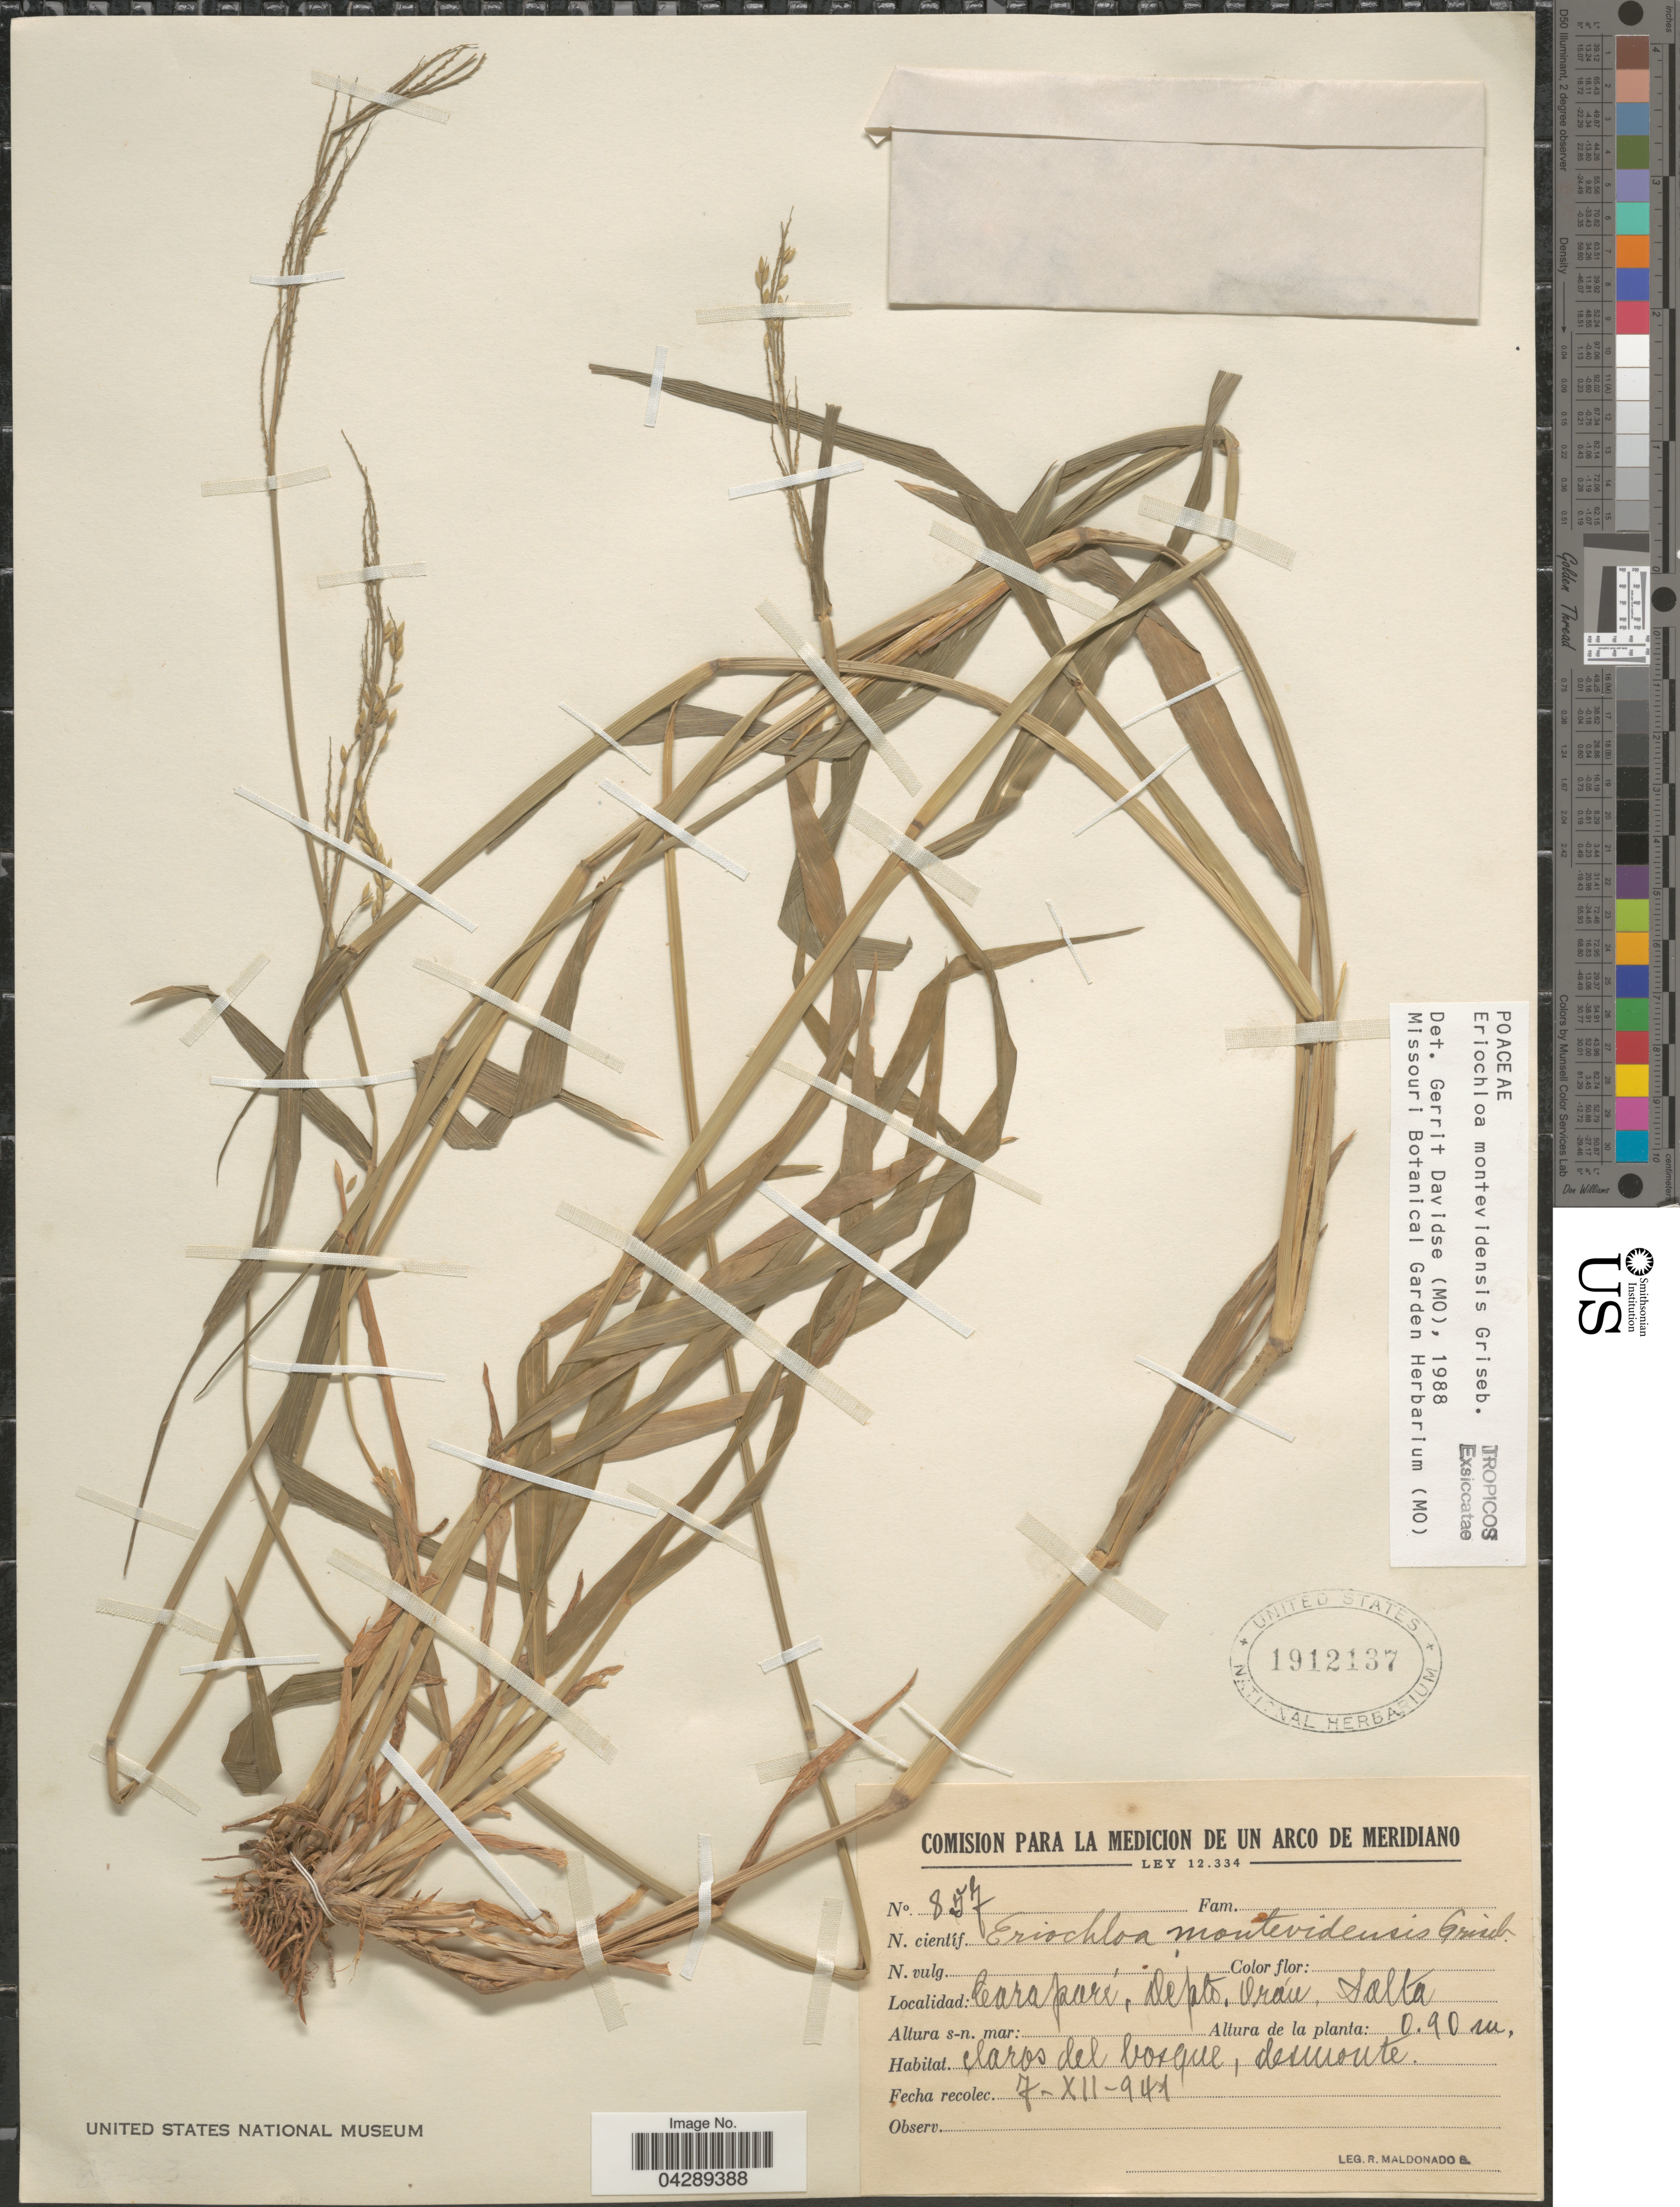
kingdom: Plantae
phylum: Tracheophyta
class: Liliopsida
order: Poales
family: Poaceae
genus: Eriochloa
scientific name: Eriochloa montevidensis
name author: Griseb.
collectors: R. Maldonado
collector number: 857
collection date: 1941-12-07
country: Argentina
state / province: Salta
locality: Caraparí, Depto. Orán, Salta.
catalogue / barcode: US 1912137